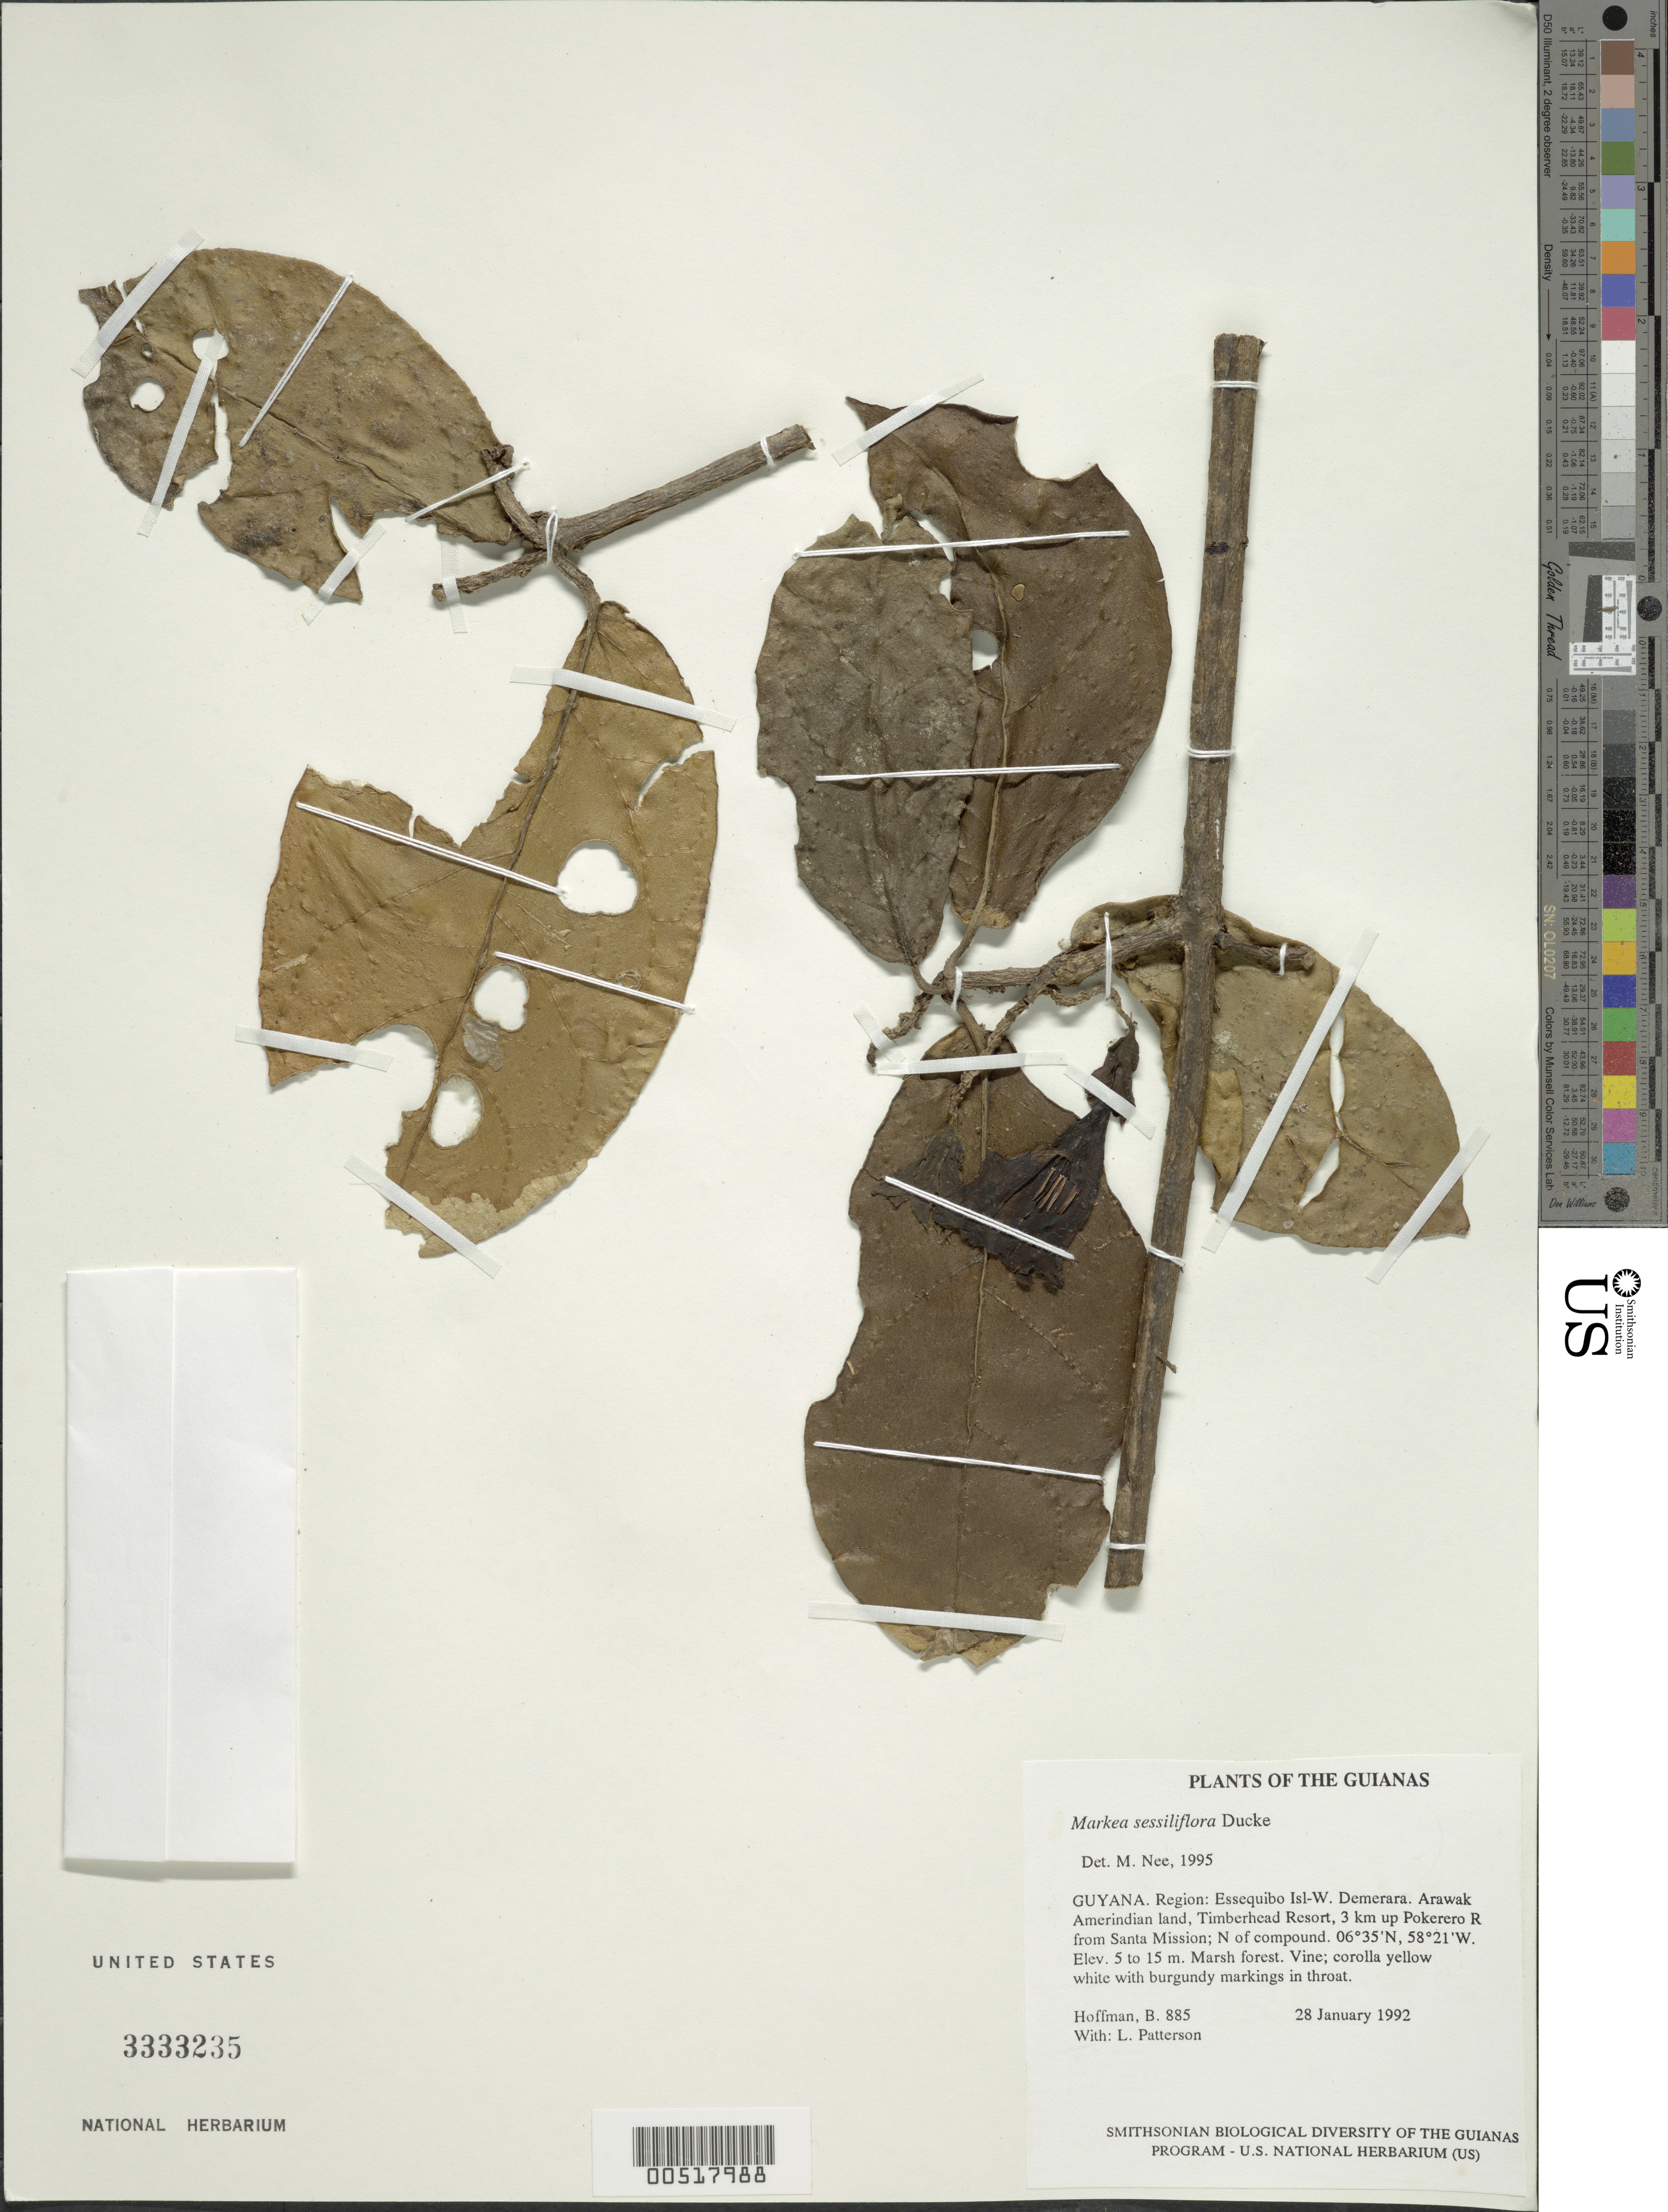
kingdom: Plantae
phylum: Tracheophyta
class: Magnoliopsida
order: Solanales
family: Solanaceae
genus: Markea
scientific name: Markea sessiliflora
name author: Ducke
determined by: Nee, Michael H.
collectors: B. Hoffman & L. Patterson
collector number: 885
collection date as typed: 28 January 1992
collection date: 1992-01-28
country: Guyana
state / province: Essequibo Isl-W. Demerara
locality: Arawak Amerindian land, Timberhead Resort, 3 km up Pokerero River from Santa Mission; North of compound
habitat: Marsh forest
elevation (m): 5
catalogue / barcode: US 3333235